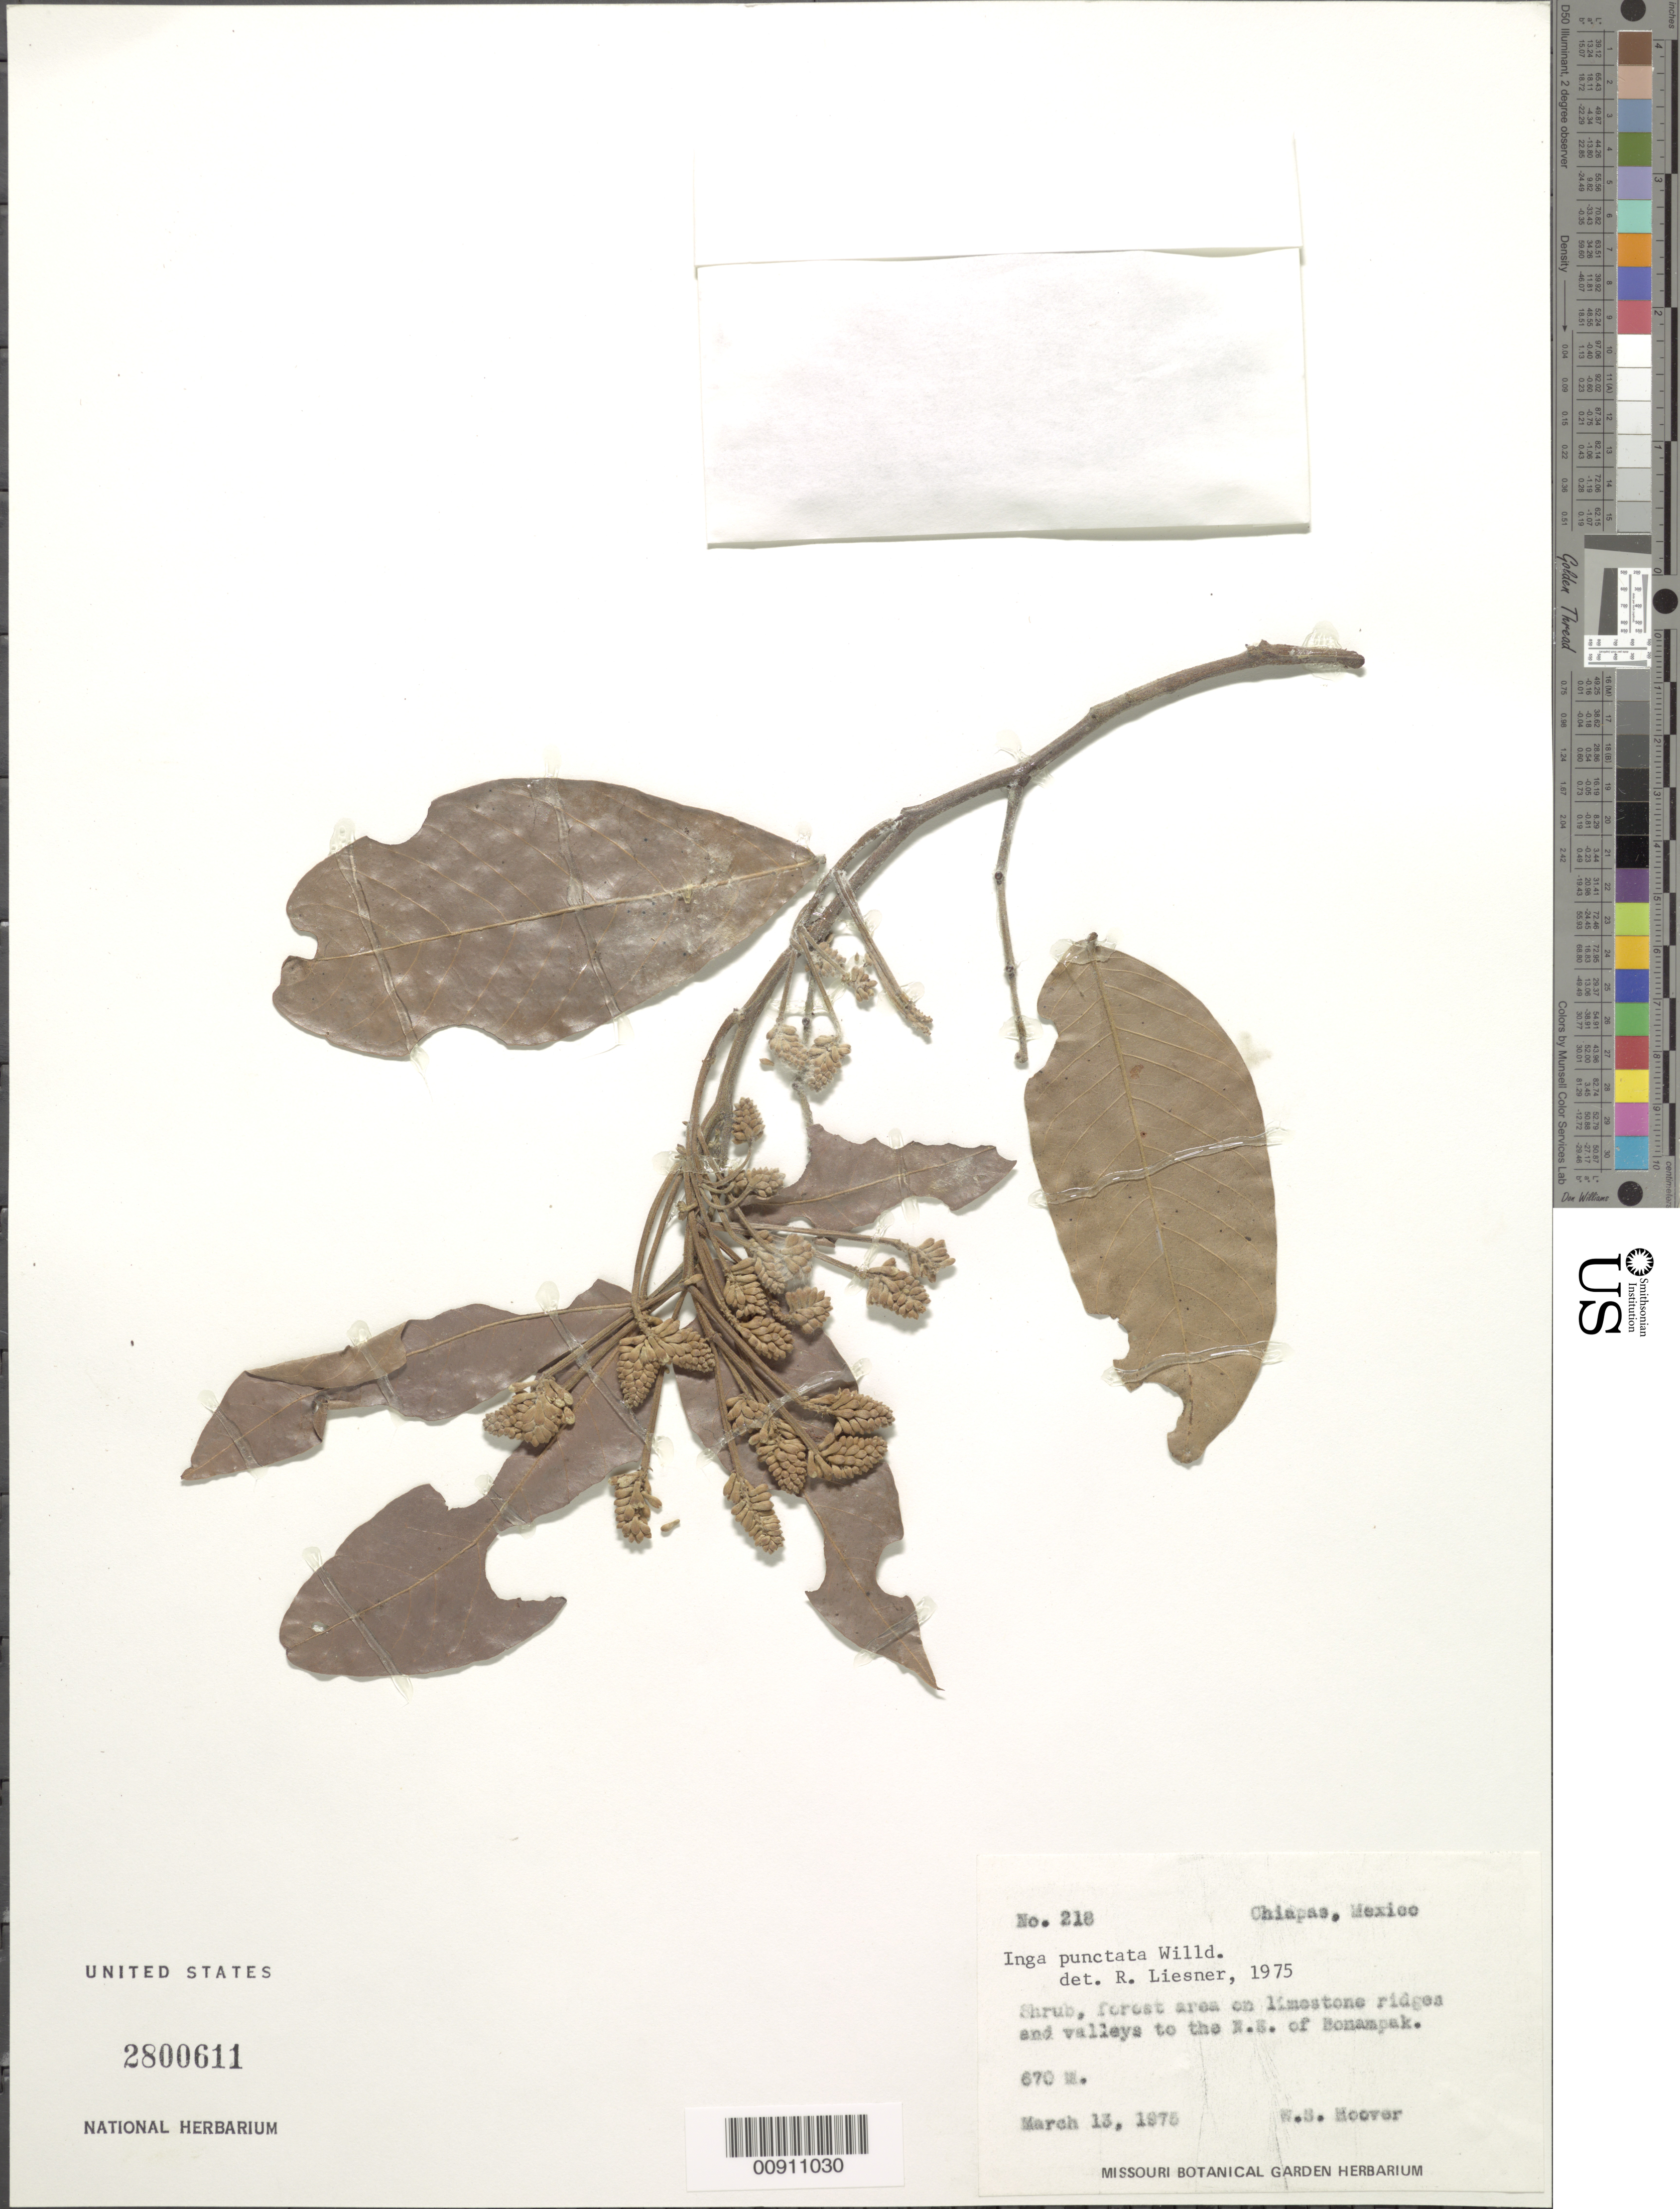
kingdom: Plantae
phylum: Tracheophyta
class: Magnoliopsida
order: Fabales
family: Fabaceae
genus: Inga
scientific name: Inga punctata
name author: Willd.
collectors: W. S. Hoover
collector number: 218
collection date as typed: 13 Mar 1975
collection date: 1975-03-13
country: Mexico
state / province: Chiapas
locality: N.E. of Bonampak, Chiapas.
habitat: Forest area on limestone ridges and valleys.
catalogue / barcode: US 2800611